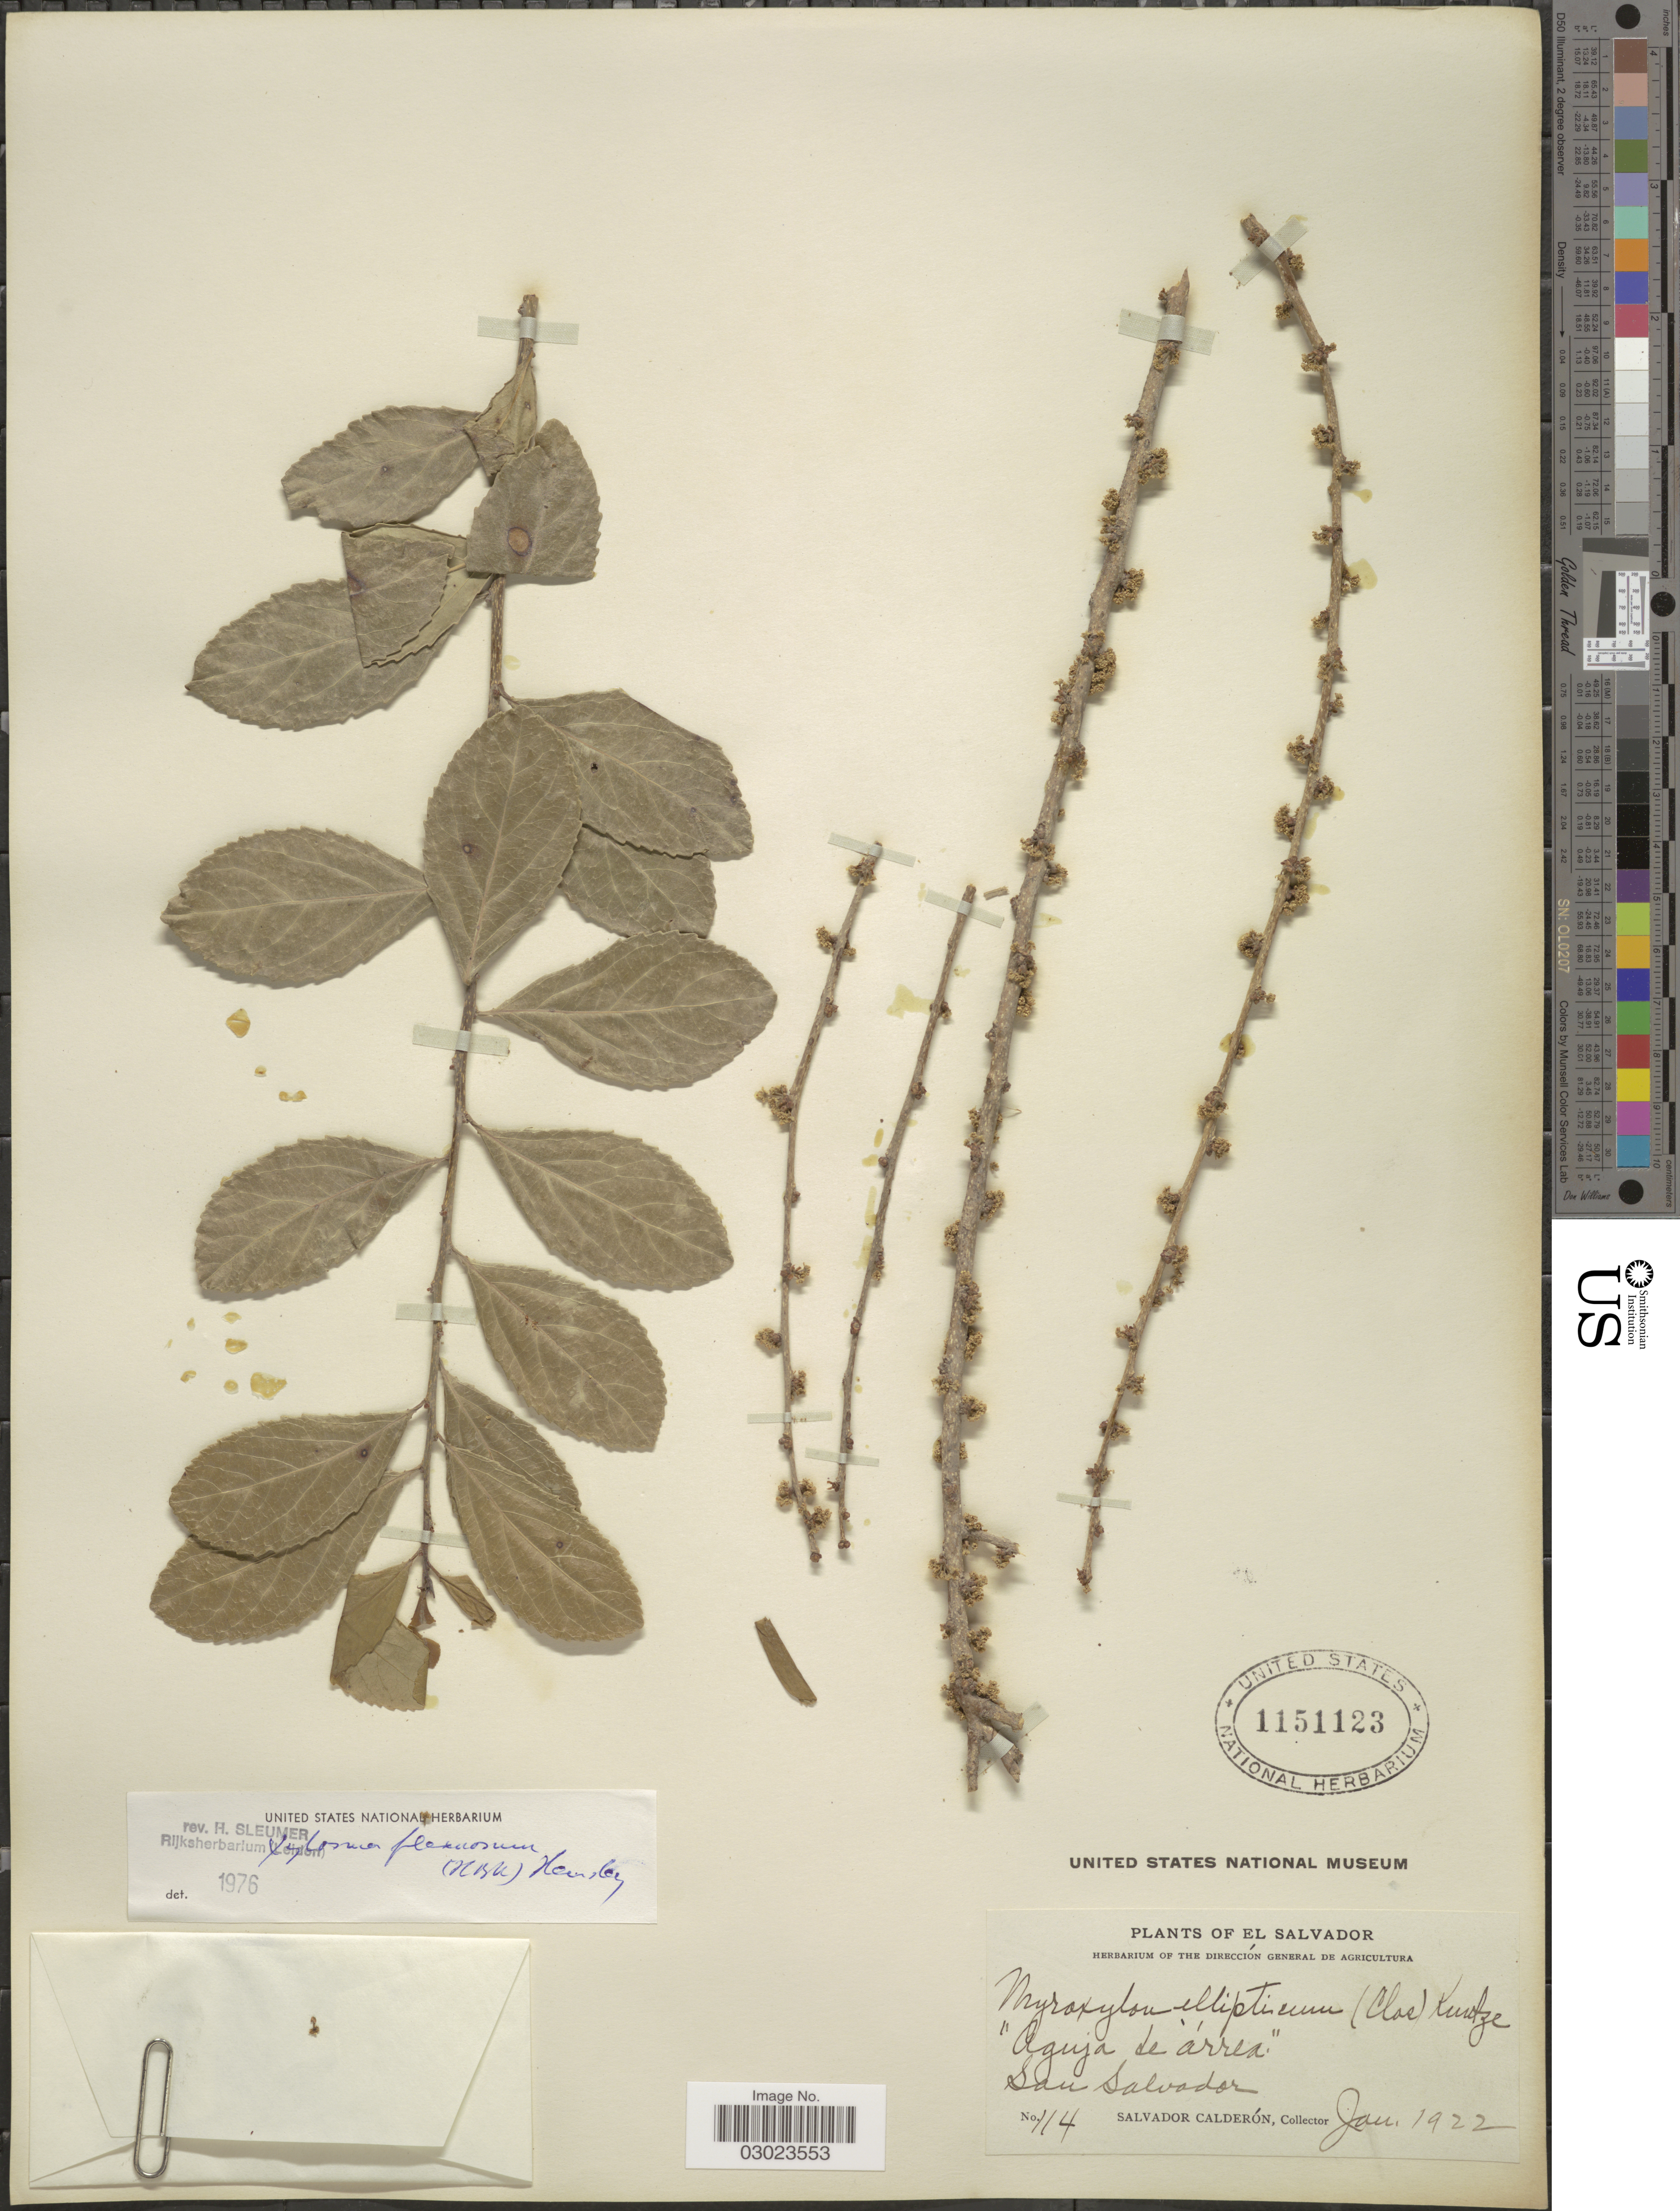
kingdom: Plantae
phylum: Tracheophyta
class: Magnoliopsida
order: Malpighiales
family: Salicaceae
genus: Xylosma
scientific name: Xylosma flexuosa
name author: (Kunth) Hemsl.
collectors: S. Calderón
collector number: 114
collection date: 1922-01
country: El Salvador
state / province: San Salvador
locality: San Salvador.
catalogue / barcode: US 1151123